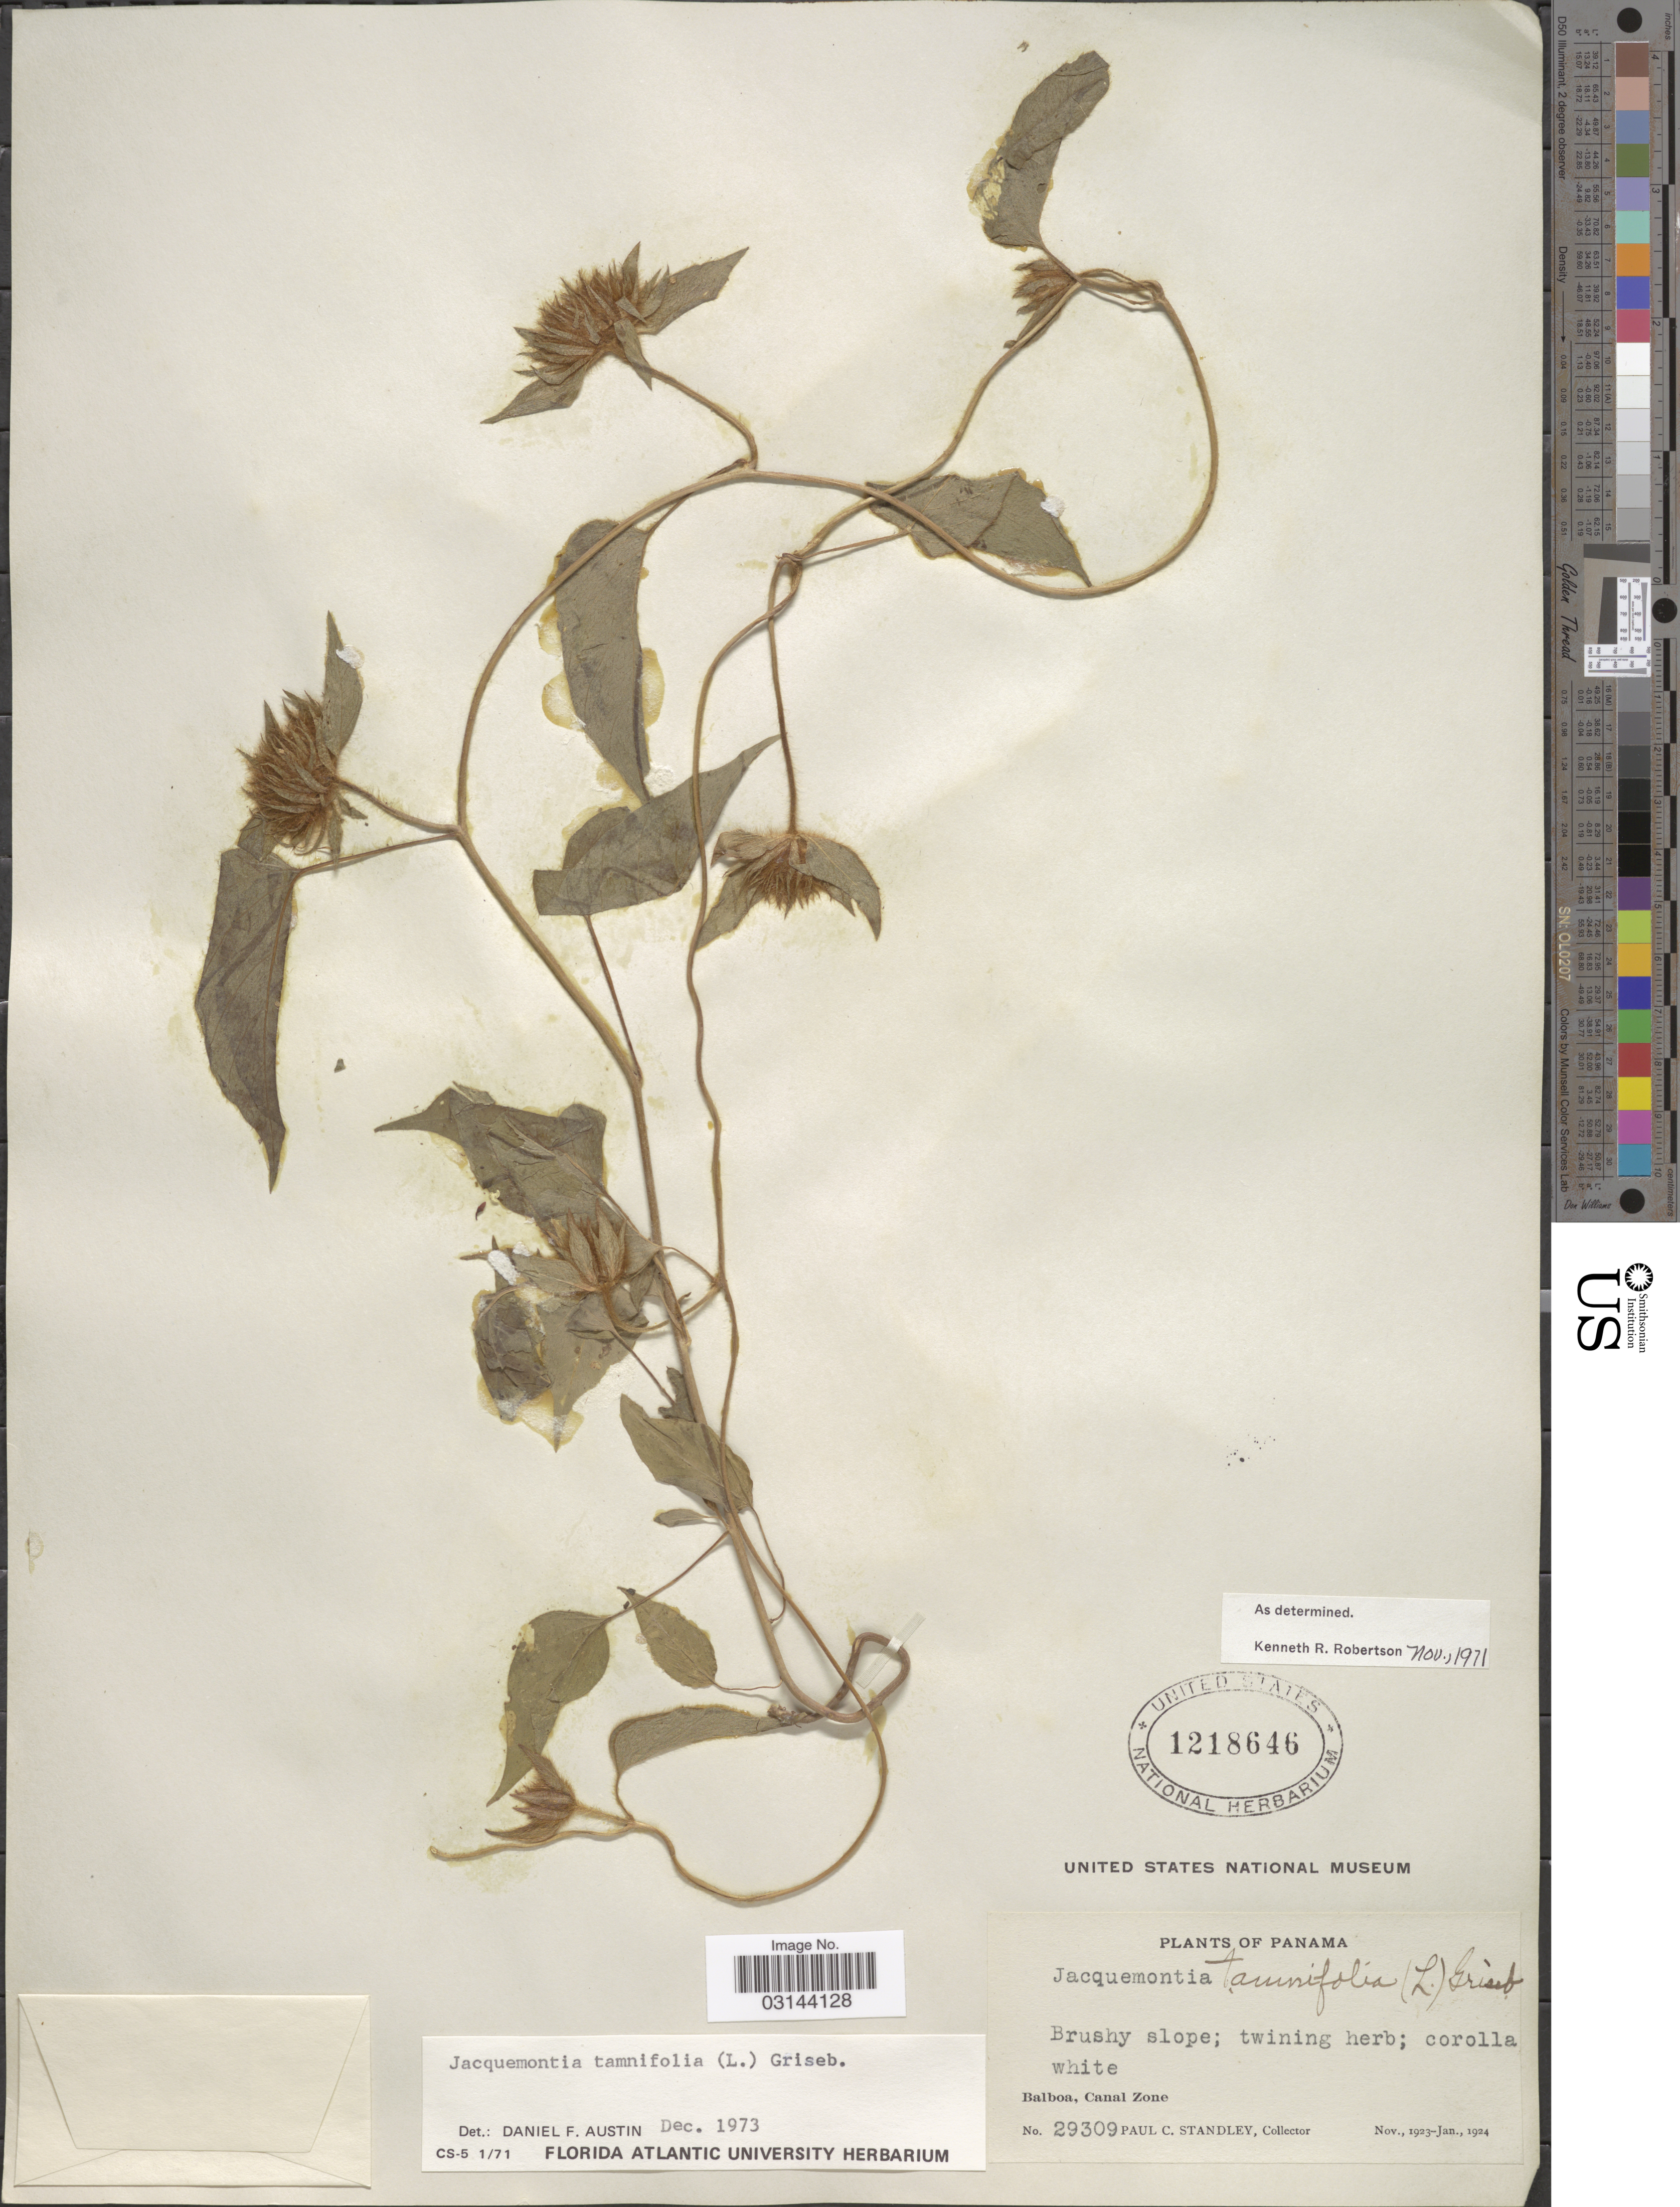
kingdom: Plantae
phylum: Tracheophyta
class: Magnoliopsida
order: Solanales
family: Convolvulaceae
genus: Jacquemontia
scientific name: Jacquemontia tamnifolia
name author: (L.) Griseb.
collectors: P. C. Standley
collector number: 29309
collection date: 1923-11/1924-01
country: Panama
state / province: Colón / Panamá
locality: Balboa, Canal Zone.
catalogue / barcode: US 1218646